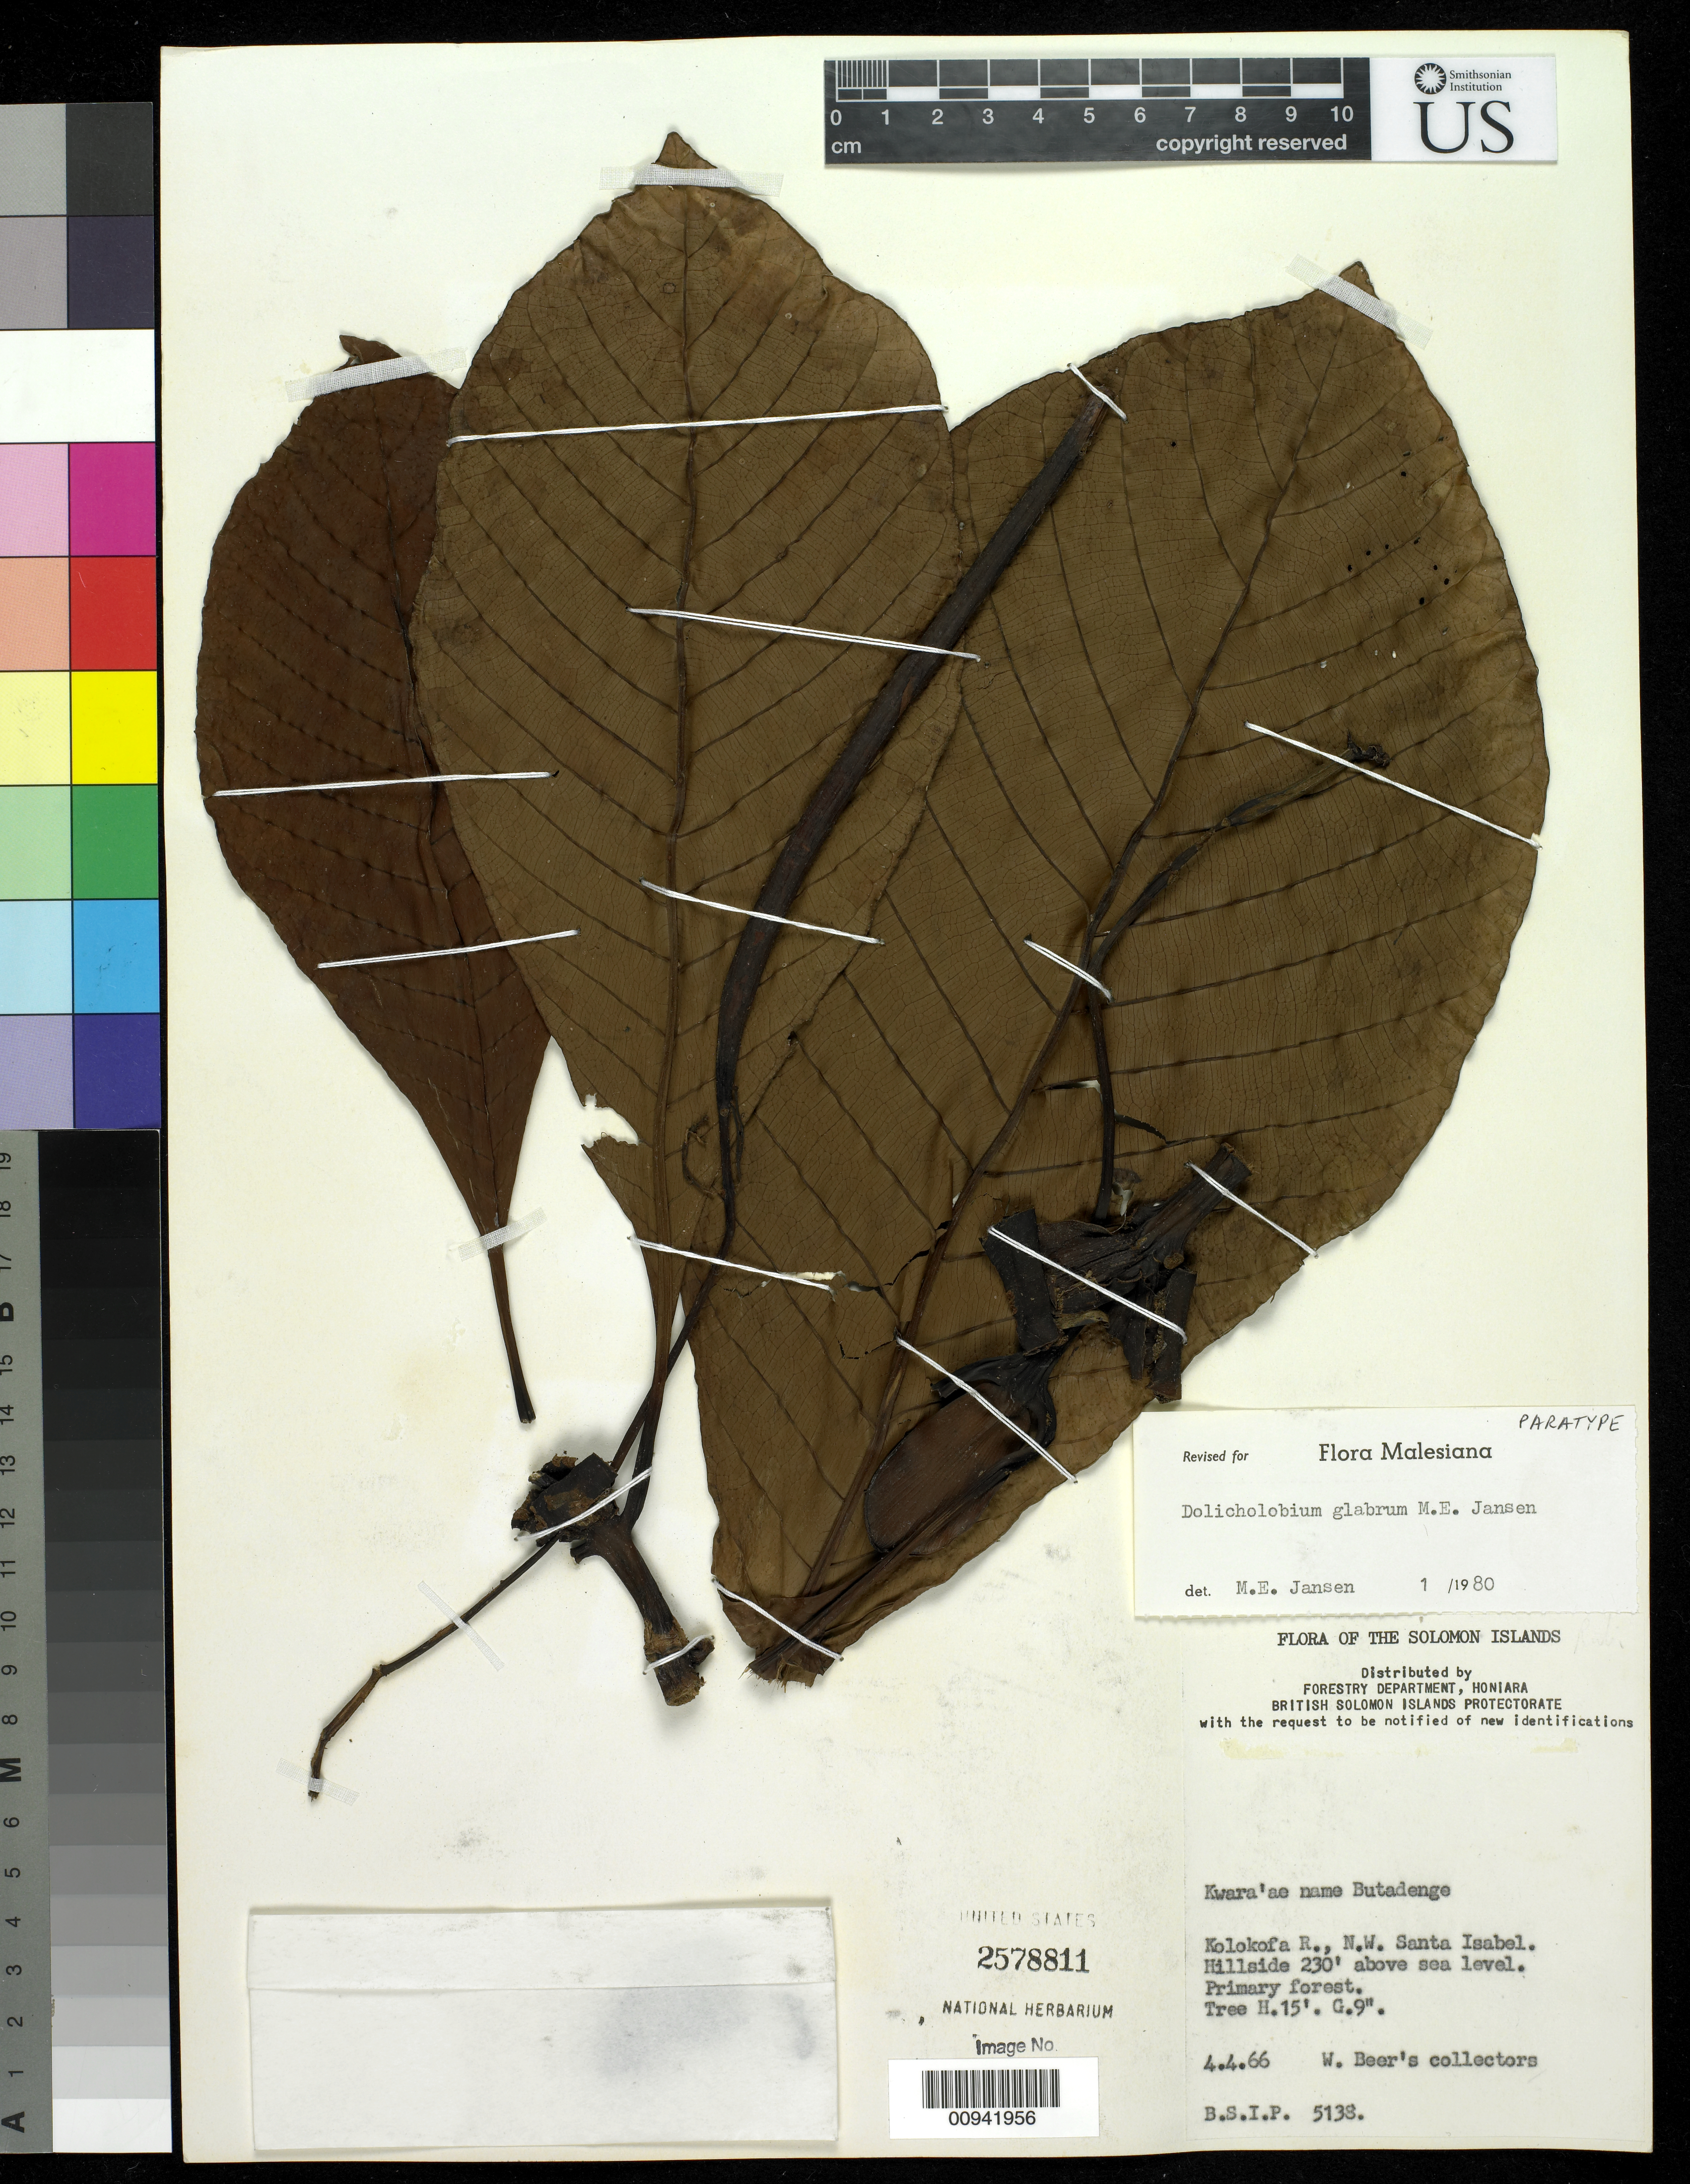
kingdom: Plantae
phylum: Tracheophyta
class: Magnoliopsida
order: Gentianales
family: Rubiaceae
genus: Dolicholobium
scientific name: Dolicholobium glabrum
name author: M. E. Jansen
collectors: W. Beer's Collectors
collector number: BSIP 5138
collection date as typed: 04 Apr 1966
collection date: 1966-04-04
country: Solomon Islands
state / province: Isabel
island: Santa Isabel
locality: Kolokofa R., NW Santa Isabel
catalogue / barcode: US 2578811